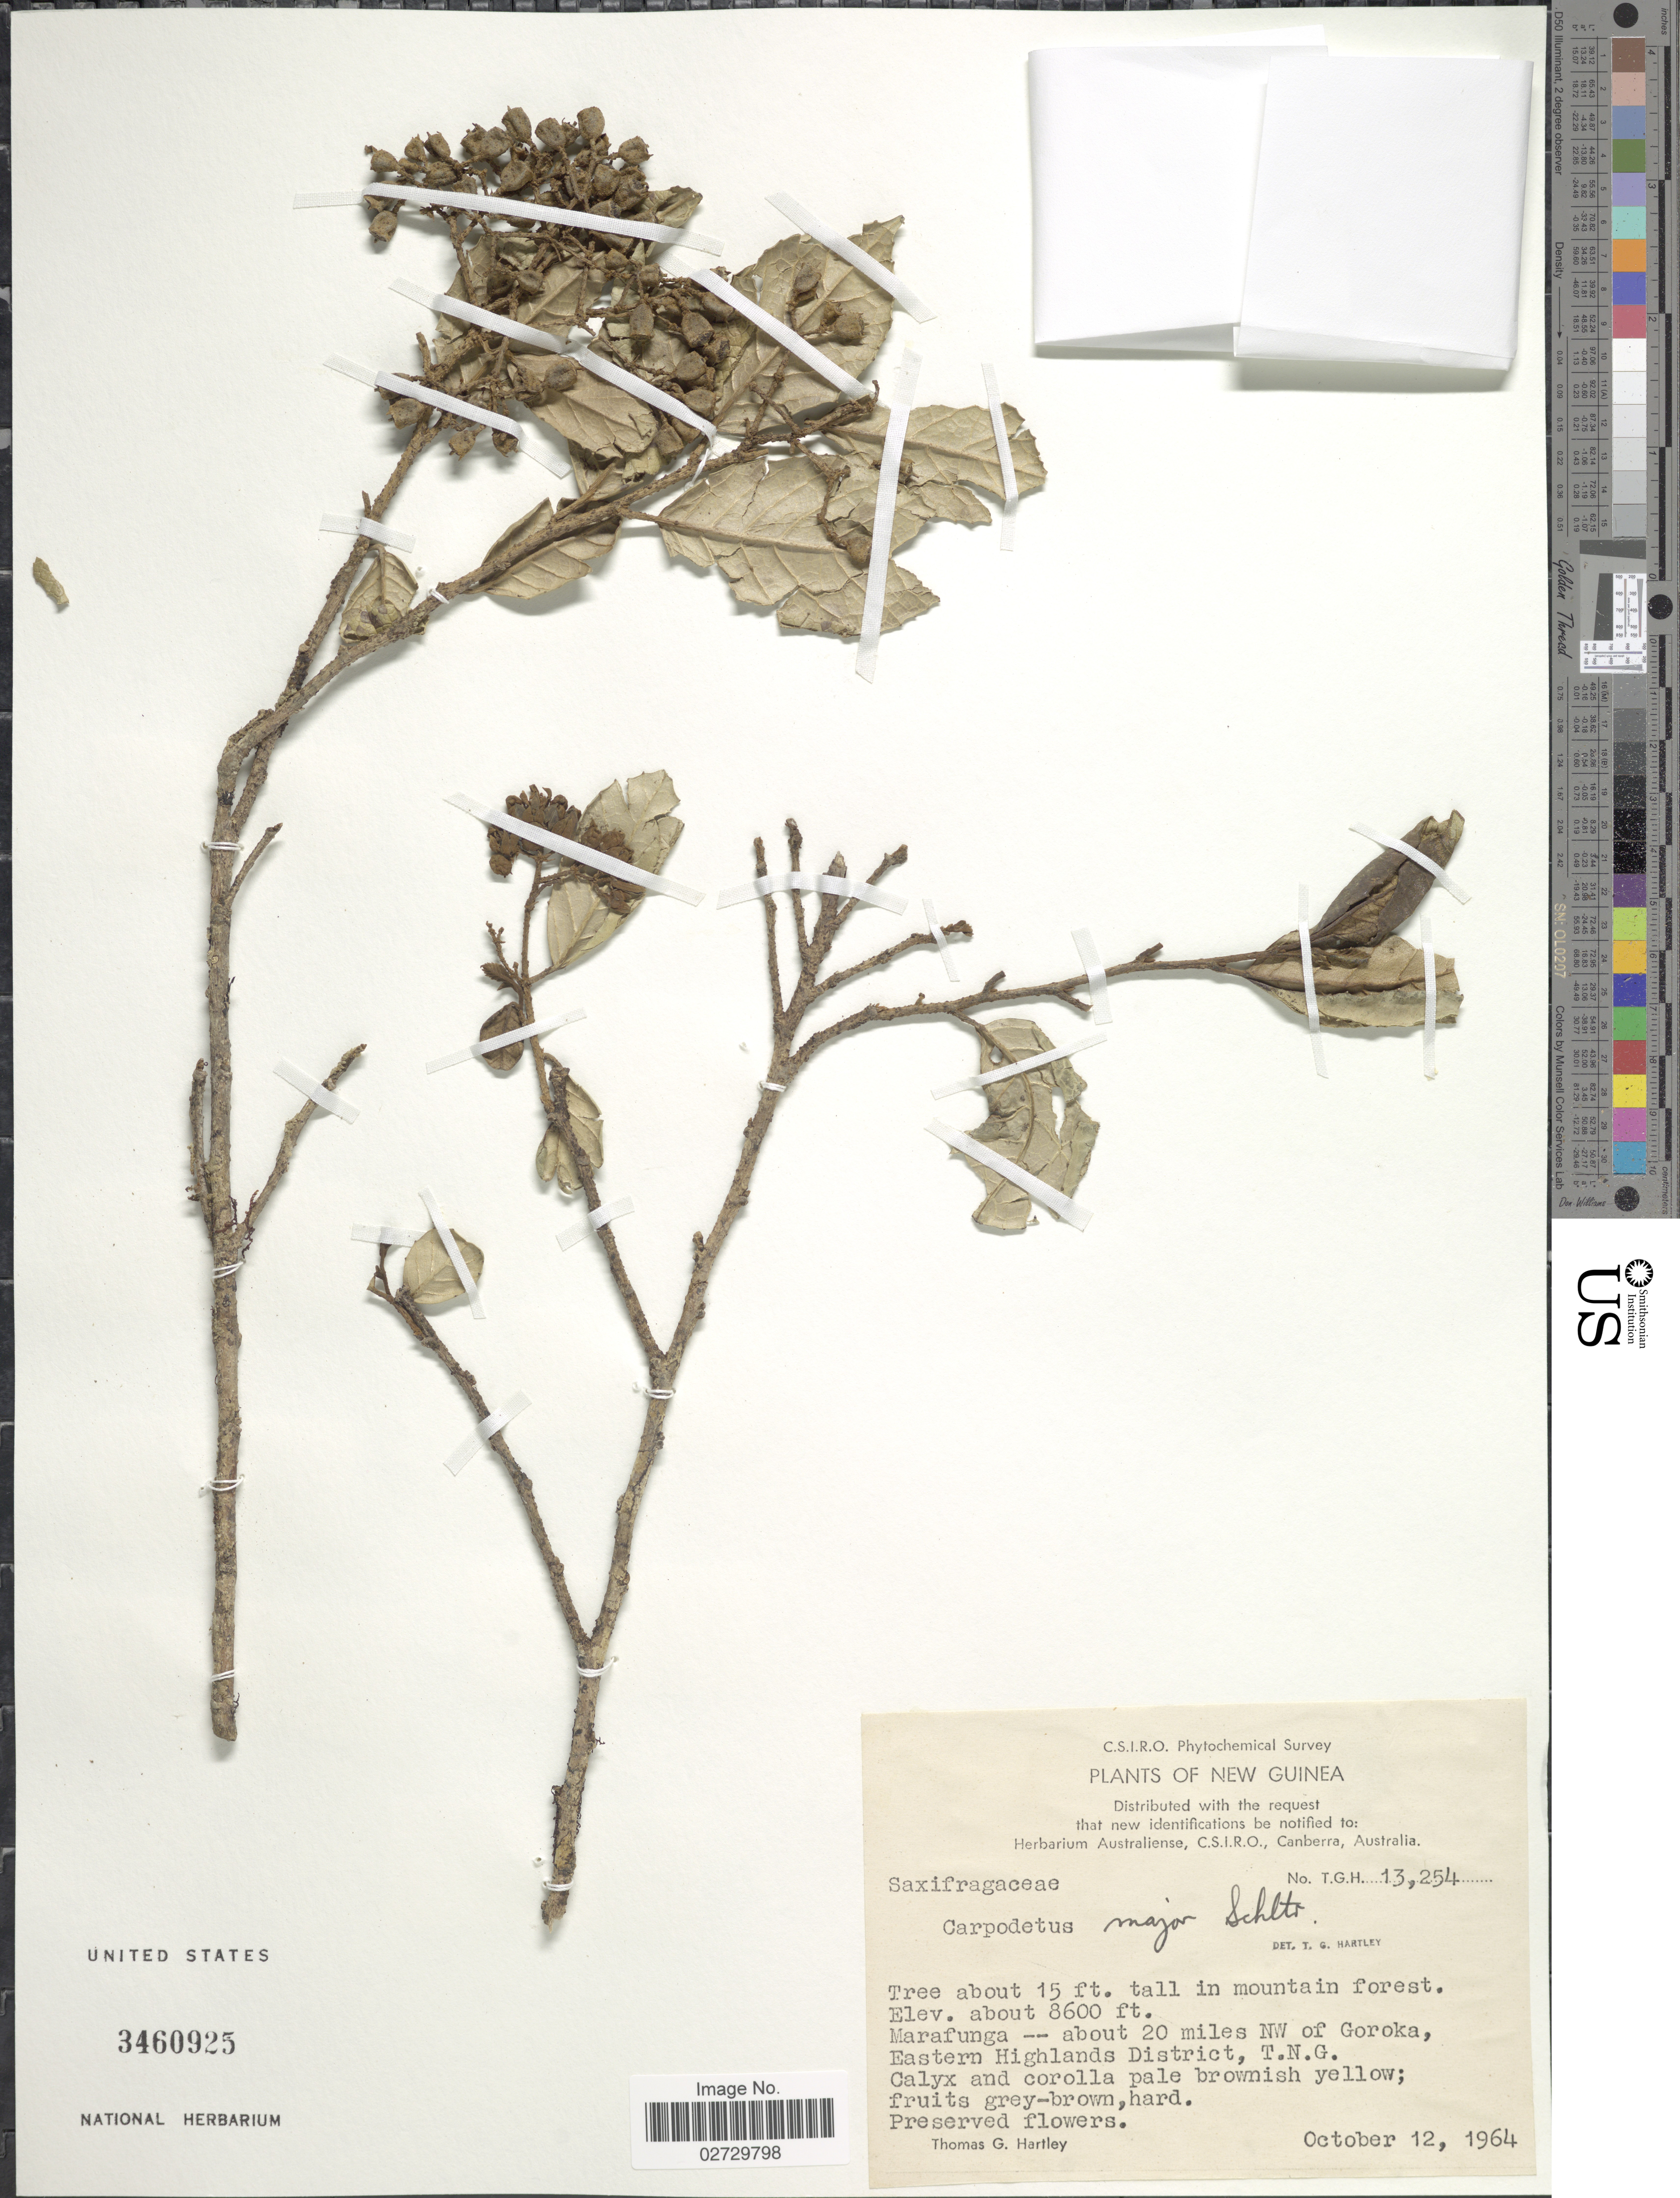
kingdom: Plantae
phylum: Tracheophyta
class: Magnoliopsida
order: Asterales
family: Rousseaceae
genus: Carpodetus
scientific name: Carpodetus major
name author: Schltr.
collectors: T. Hartley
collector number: T.G.H. 13254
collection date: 1964-10-12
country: Papua New Guinea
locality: New Guinea, Marafunga, about 20 miles NW of Goroka, Eastern Highlands District, T.N.G.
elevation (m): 2621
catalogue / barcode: US 3460925